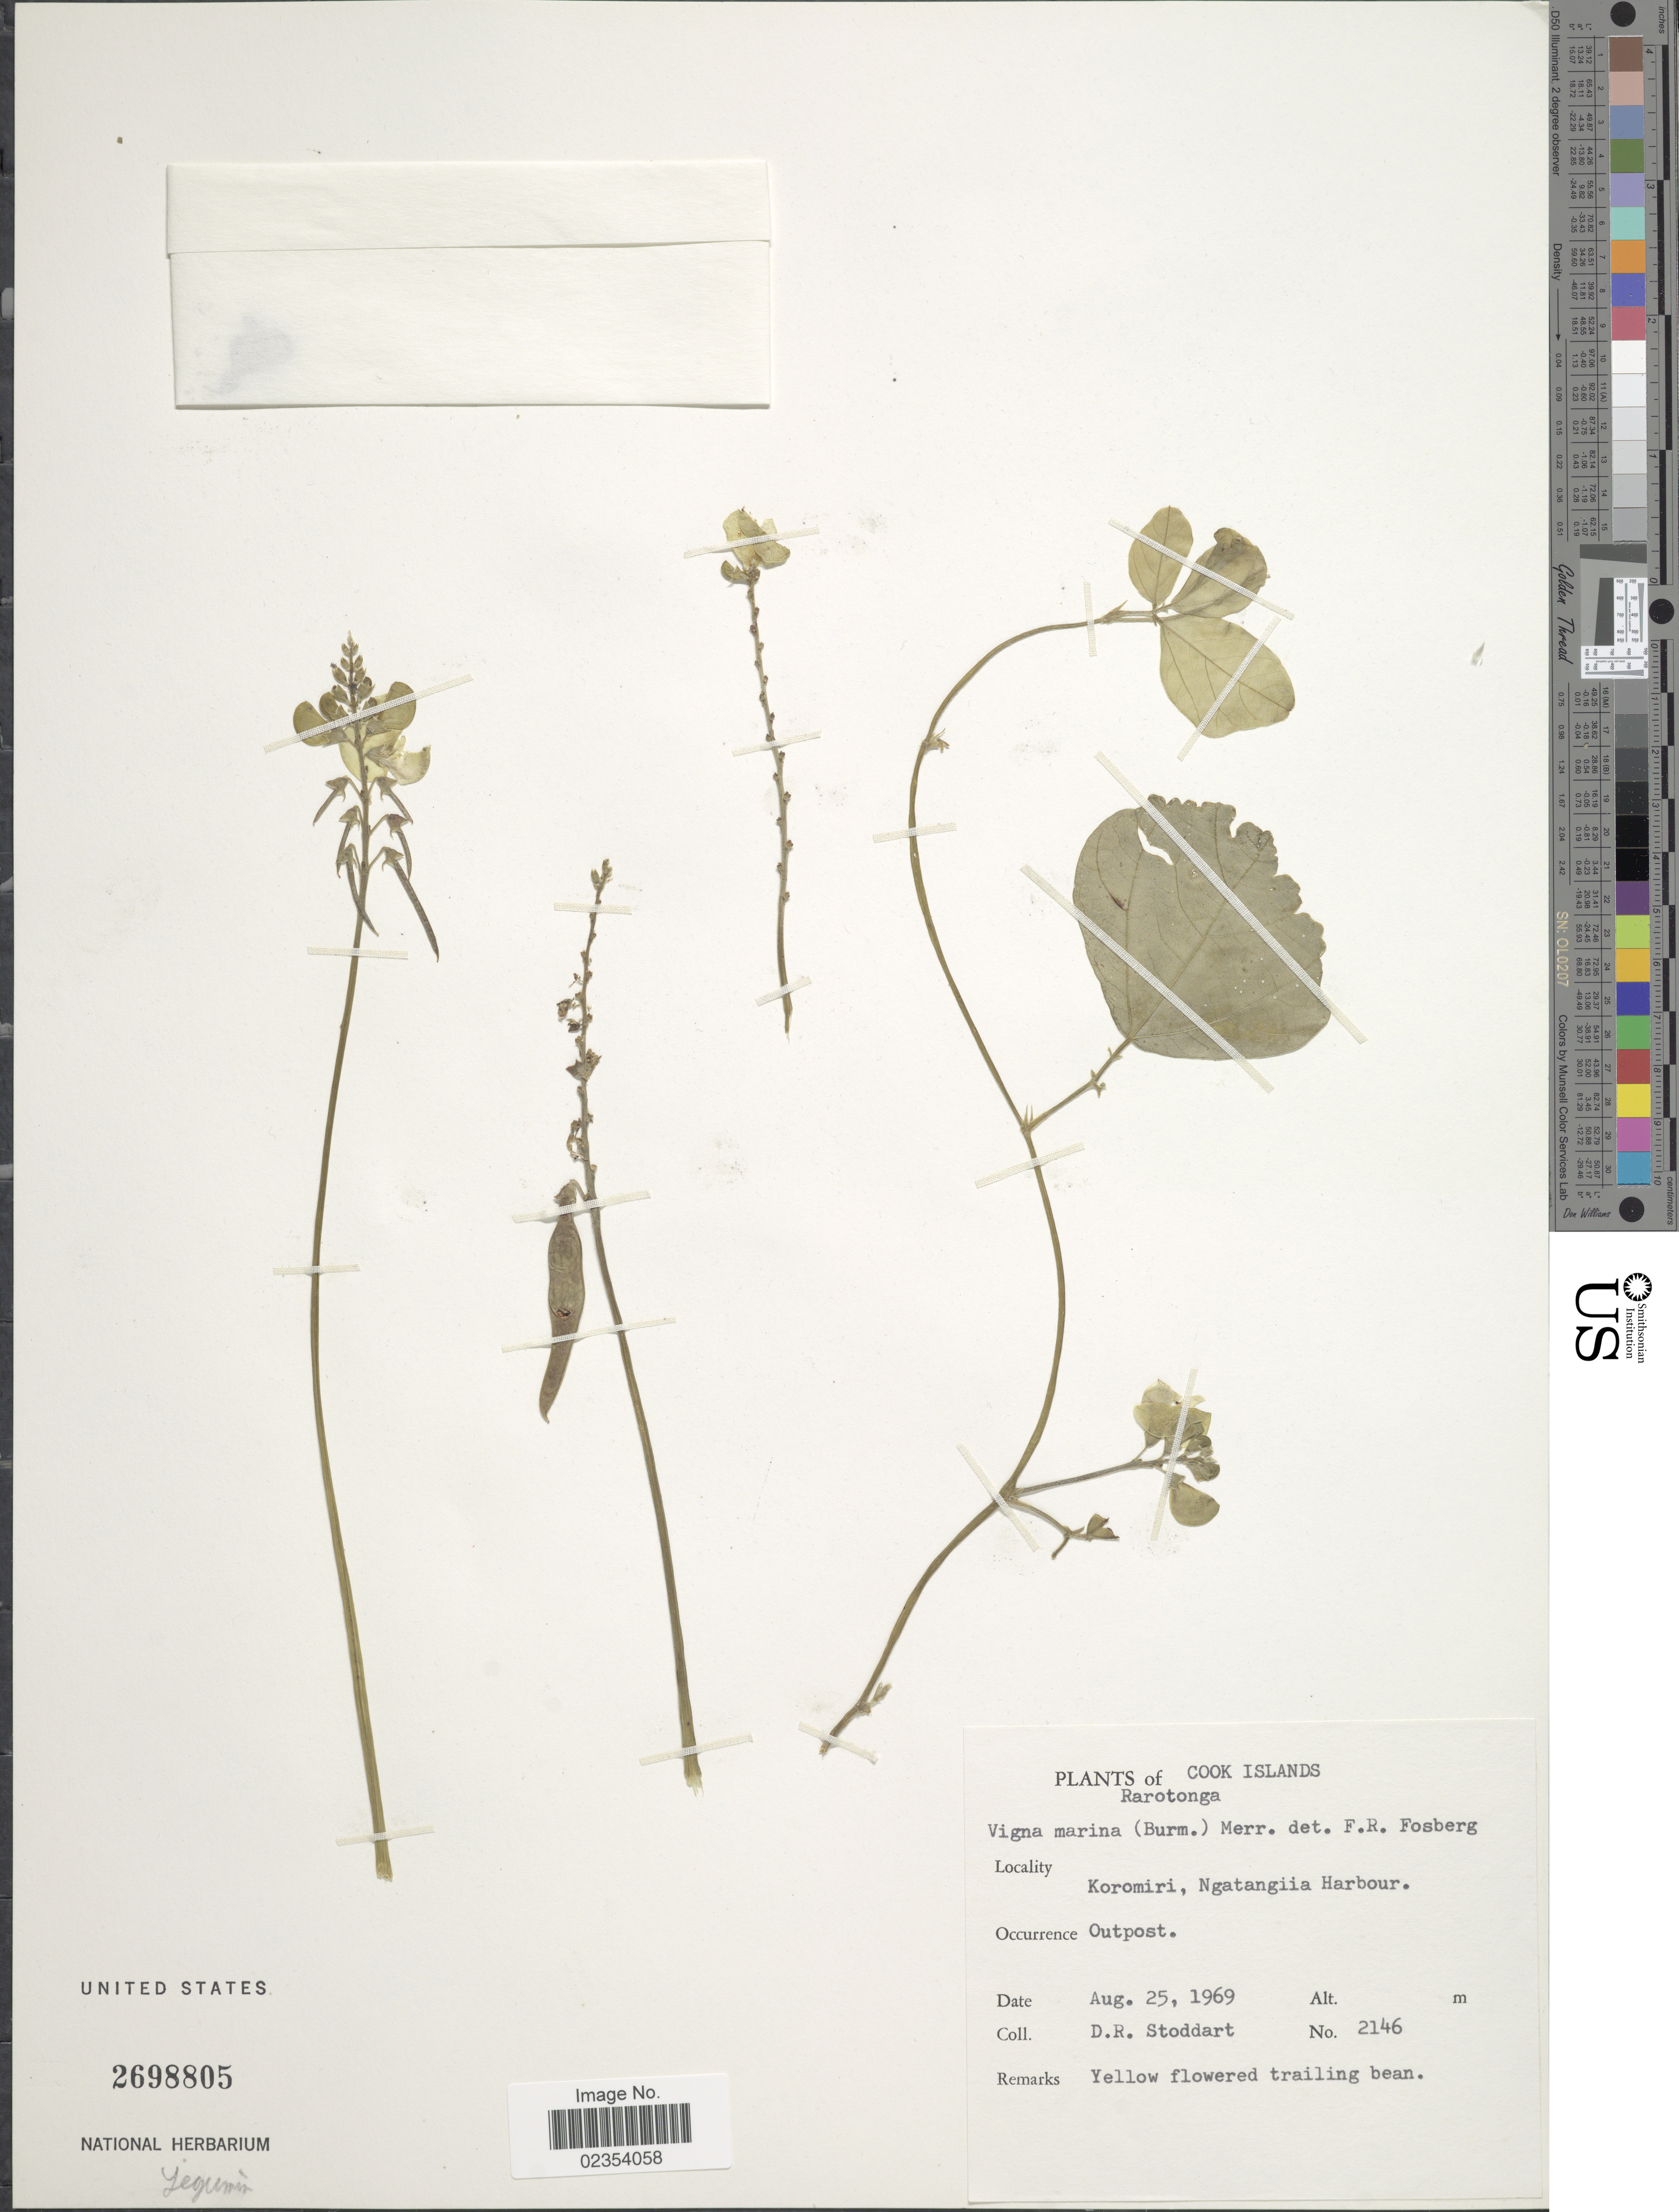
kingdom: Plantae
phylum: Tracheophyta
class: Magnoliopsida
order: Fabales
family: Fabaceae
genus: Vigna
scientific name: Vigna marina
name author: (Burm.) Merr.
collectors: D. R. Stoddart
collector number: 2146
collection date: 1969-08-25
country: Cook Islands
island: Rarotonga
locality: Rarotonga. Koromiri, Ngatangiia Harbour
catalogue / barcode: US 2698805